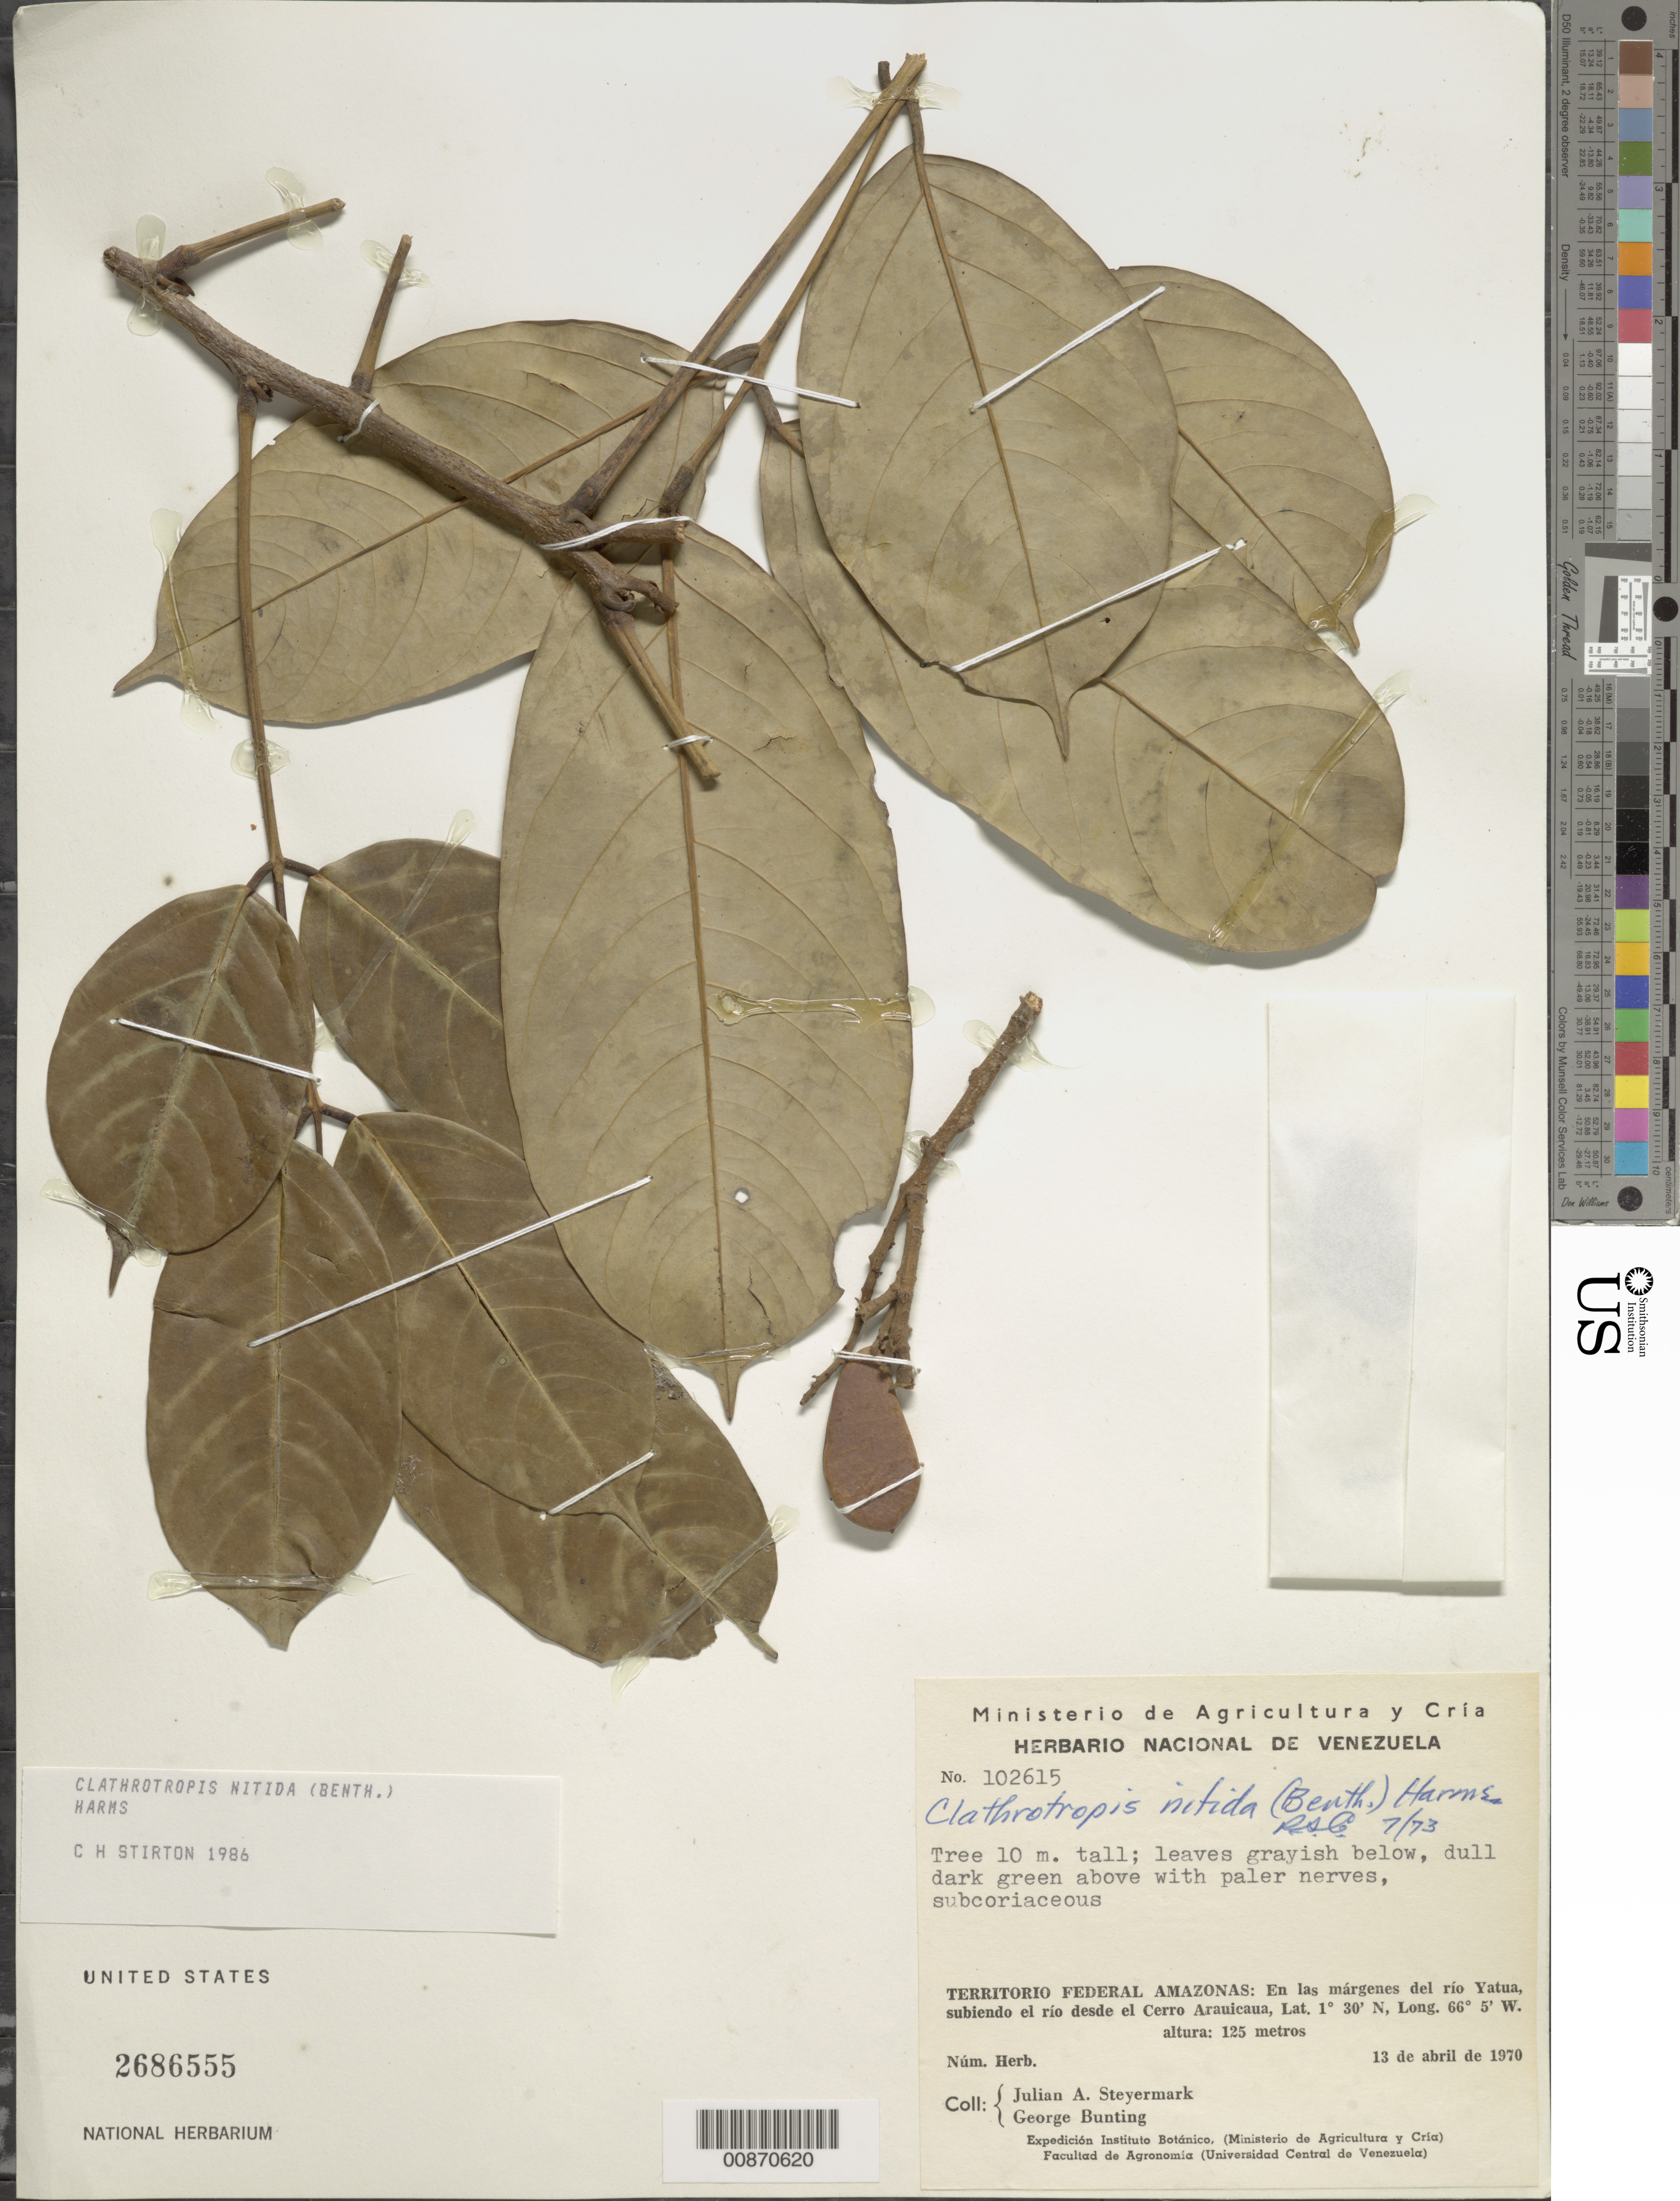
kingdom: Plantae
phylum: Tracheophyta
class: Magnoliopsida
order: Fabales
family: Fabaceae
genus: Clathrotropis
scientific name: Clathrotropis nitida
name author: Harms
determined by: Stirton, Charles H.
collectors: J. Steyermark & G. S. Bunting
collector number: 102615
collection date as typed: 13-Apr-70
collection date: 1970-04-13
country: Venezuela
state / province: Amazonas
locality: Rió Yatua, subiendo el río desde el Cerro Arauicaua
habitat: Edge of river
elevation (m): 125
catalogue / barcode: US 2686555